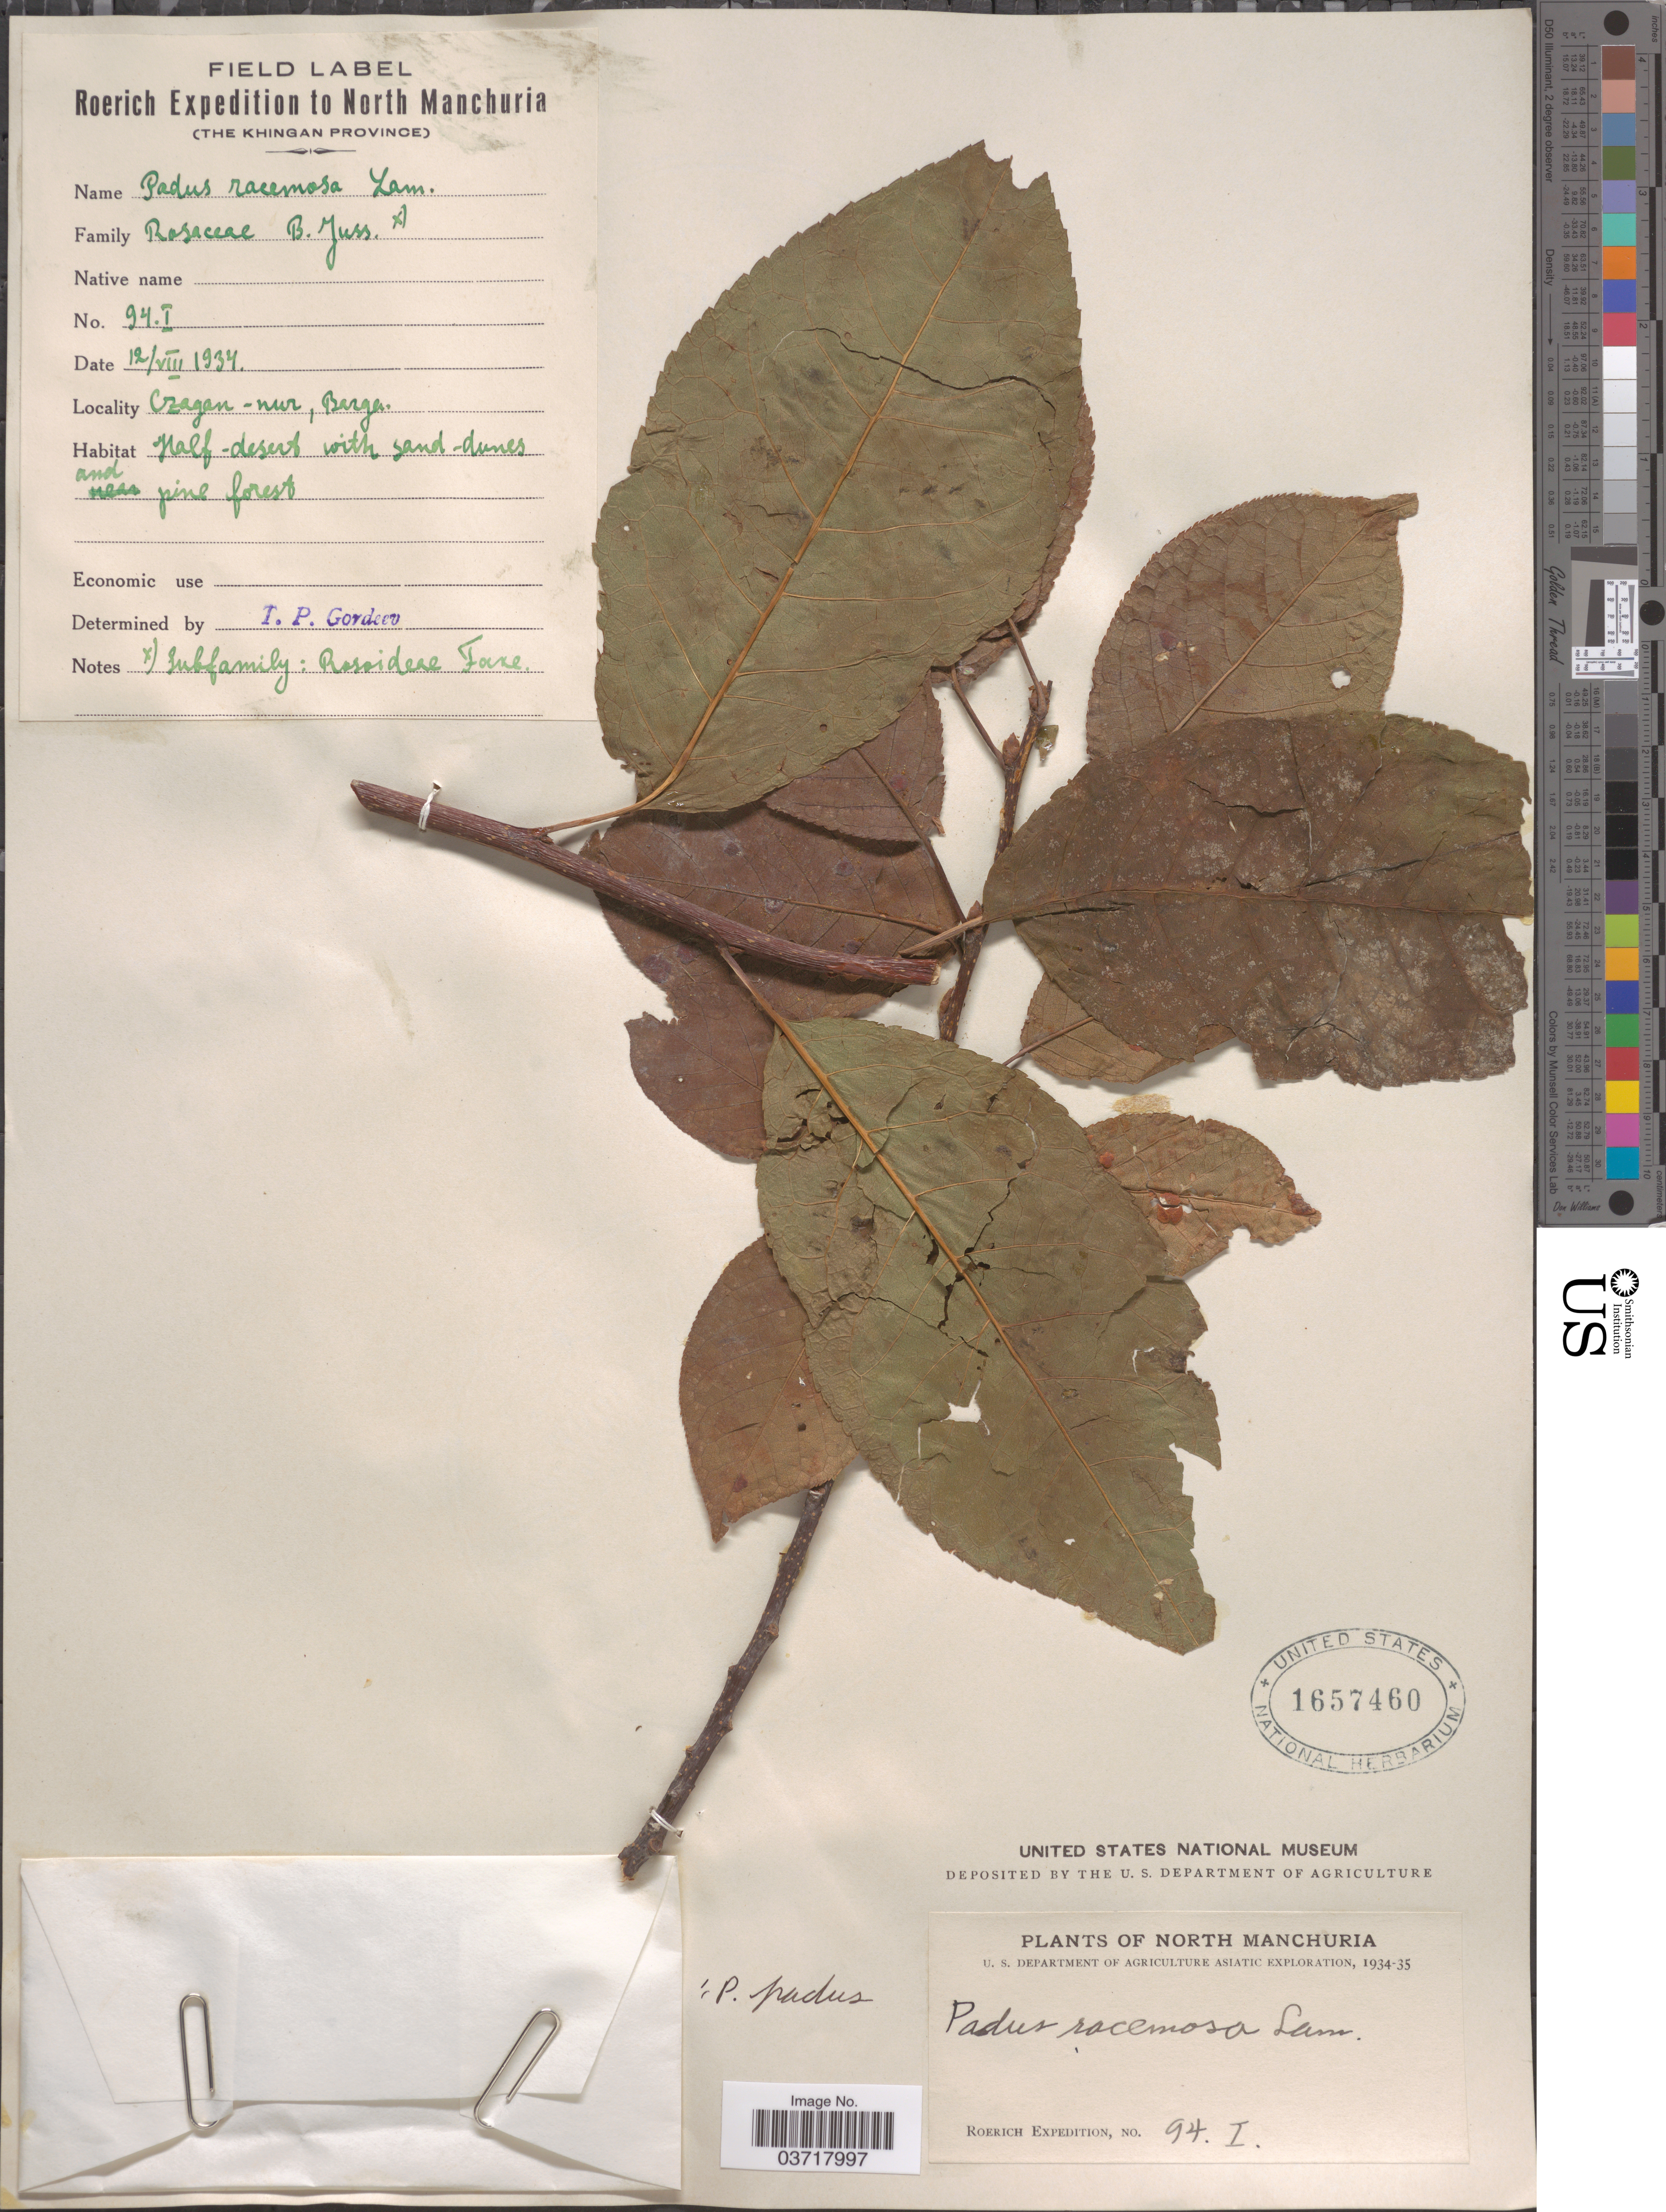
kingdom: Plantae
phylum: Tracheophyta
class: Magnoliopsida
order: Rosales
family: Rosaceae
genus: Prunus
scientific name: Prunus padus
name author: L.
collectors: Roerich Expedition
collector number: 94I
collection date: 1934-08-12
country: China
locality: North Manchuria. Czagan-nur, Berga.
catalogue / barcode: US 1657460